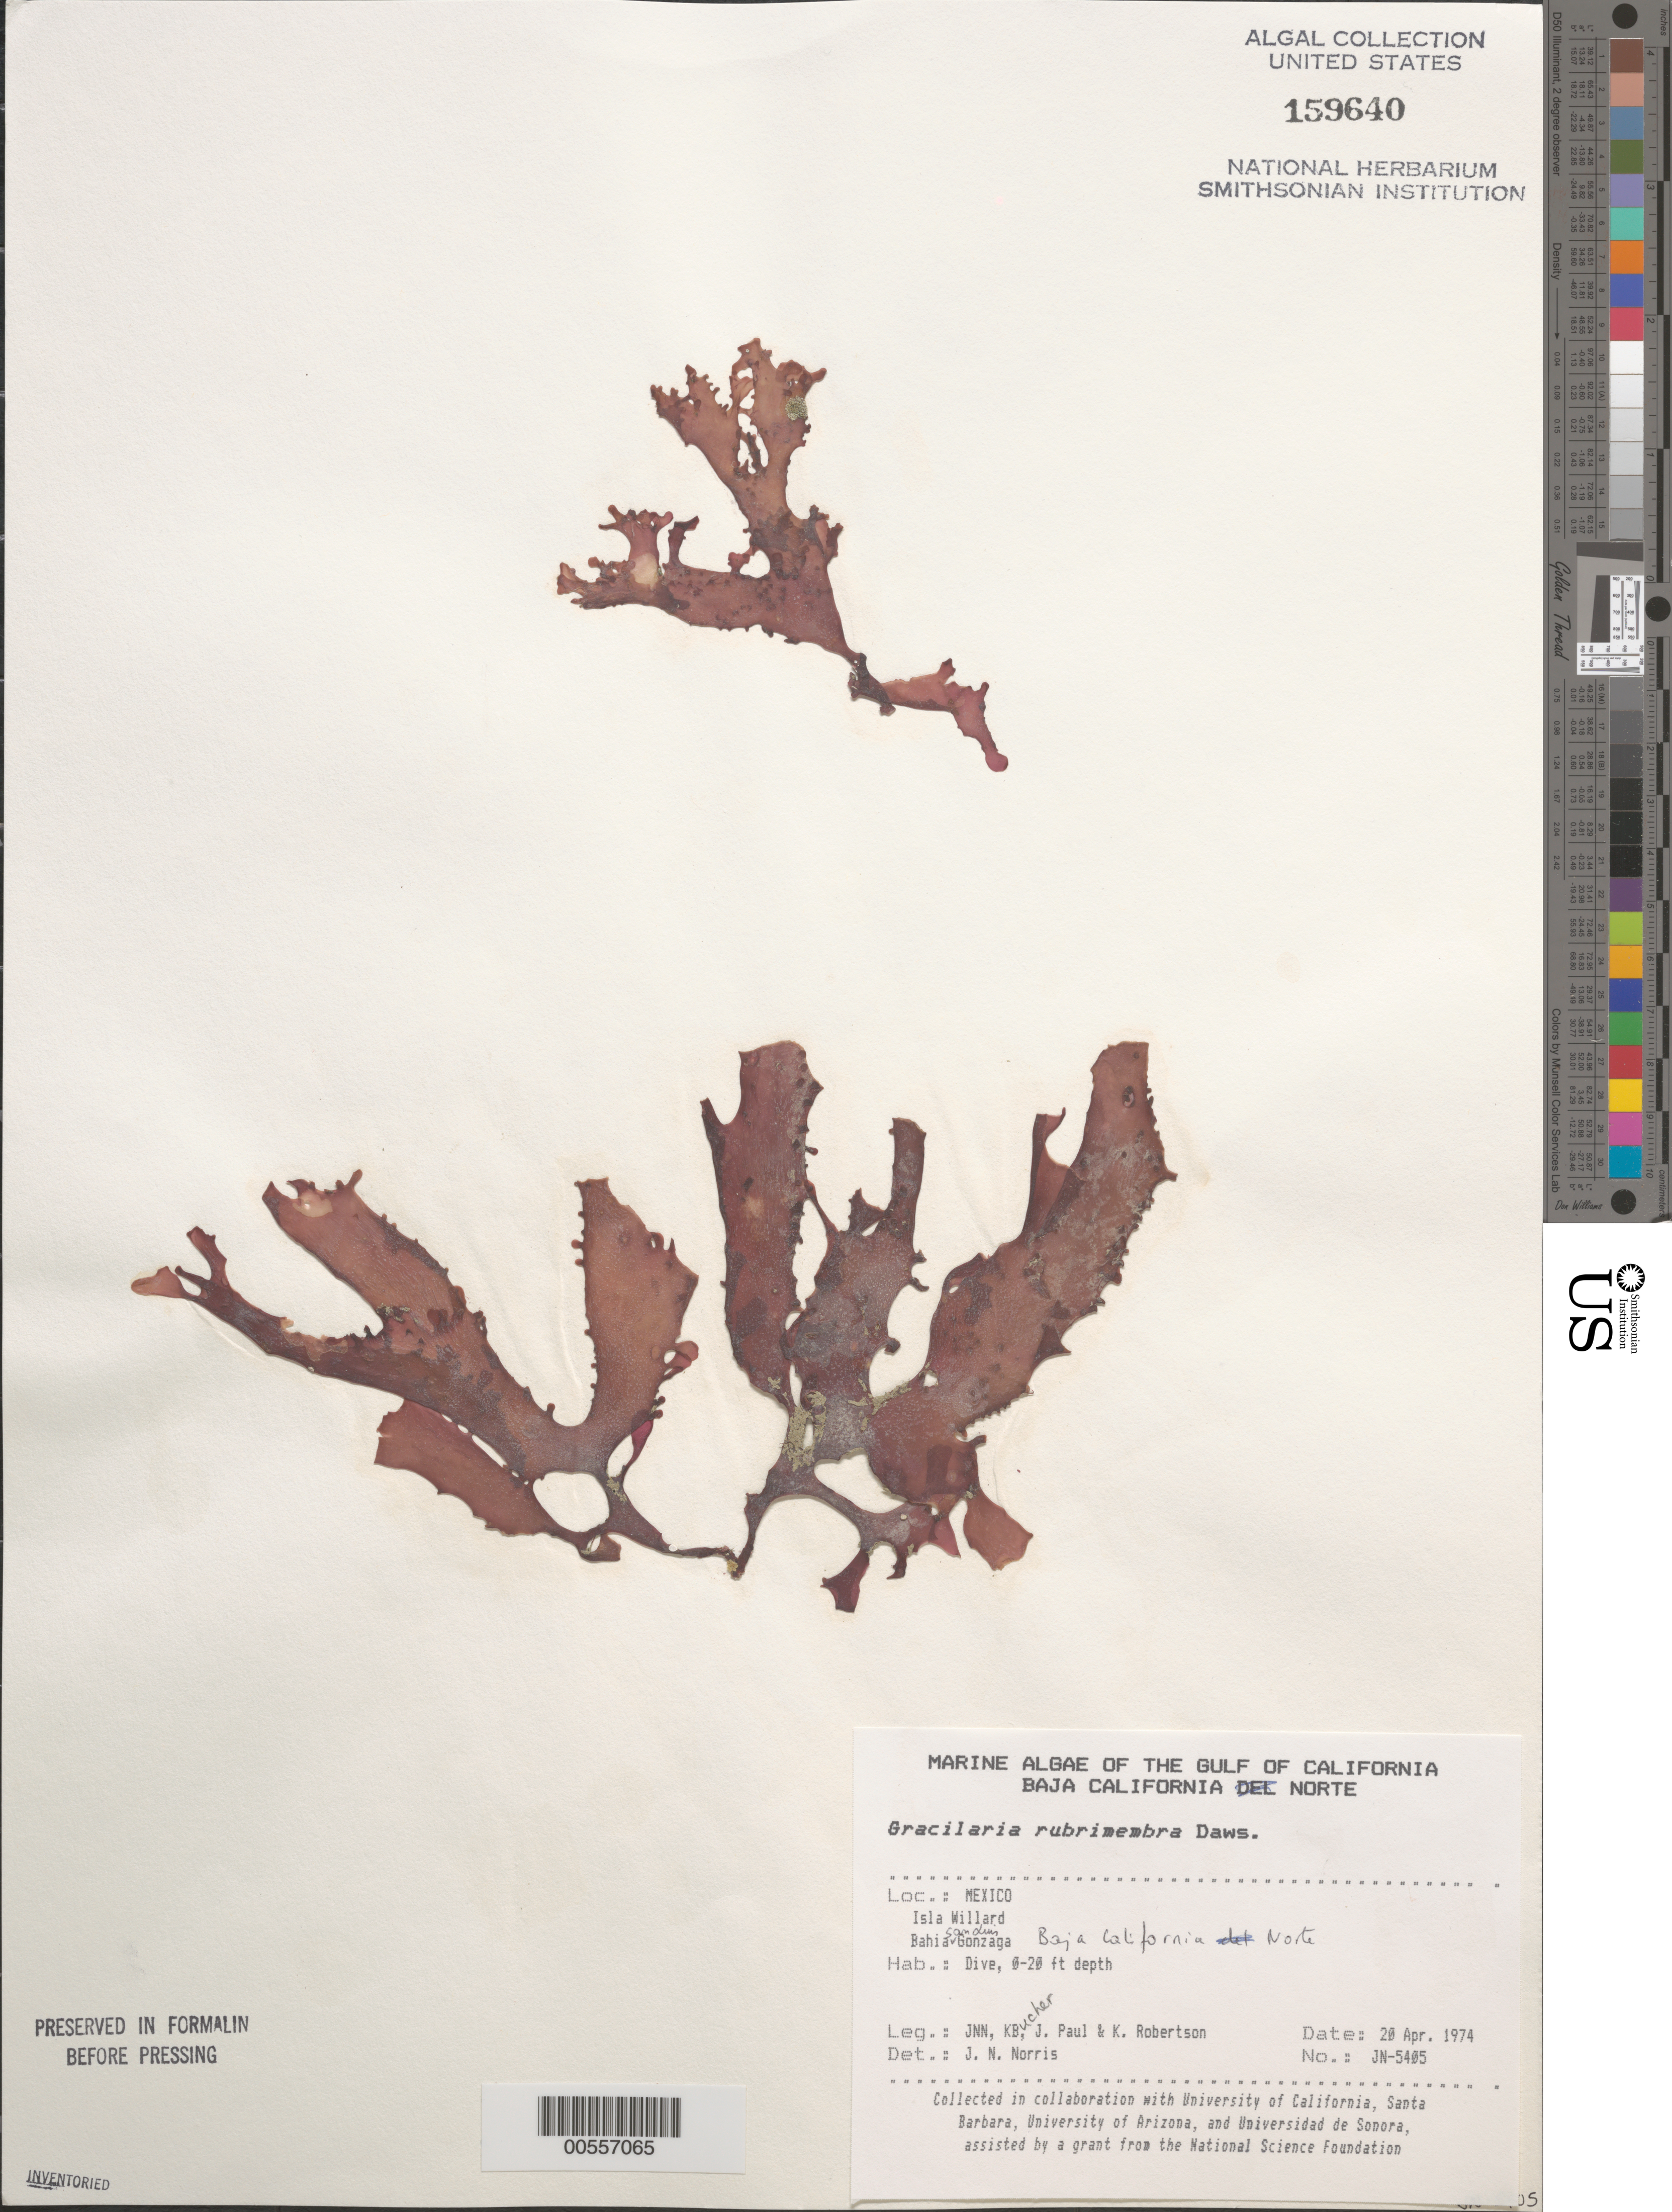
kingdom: Plantae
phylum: Rhodophyta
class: Florideophyceae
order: Gracilariales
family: Gracilariaceae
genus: Gracilaria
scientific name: Gracilaria rubrimembra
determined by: Norris, James N.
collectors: J. N. Norris, K. E. Bucher, J. Paul & K. Robertson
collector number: JN-5405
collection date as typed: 20 Apr 1974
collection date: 1974-04-20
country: Mexico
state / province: Baja California Norte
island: Isla Willard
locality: Bahia San Luis Gonzaga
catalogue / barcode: US 159640